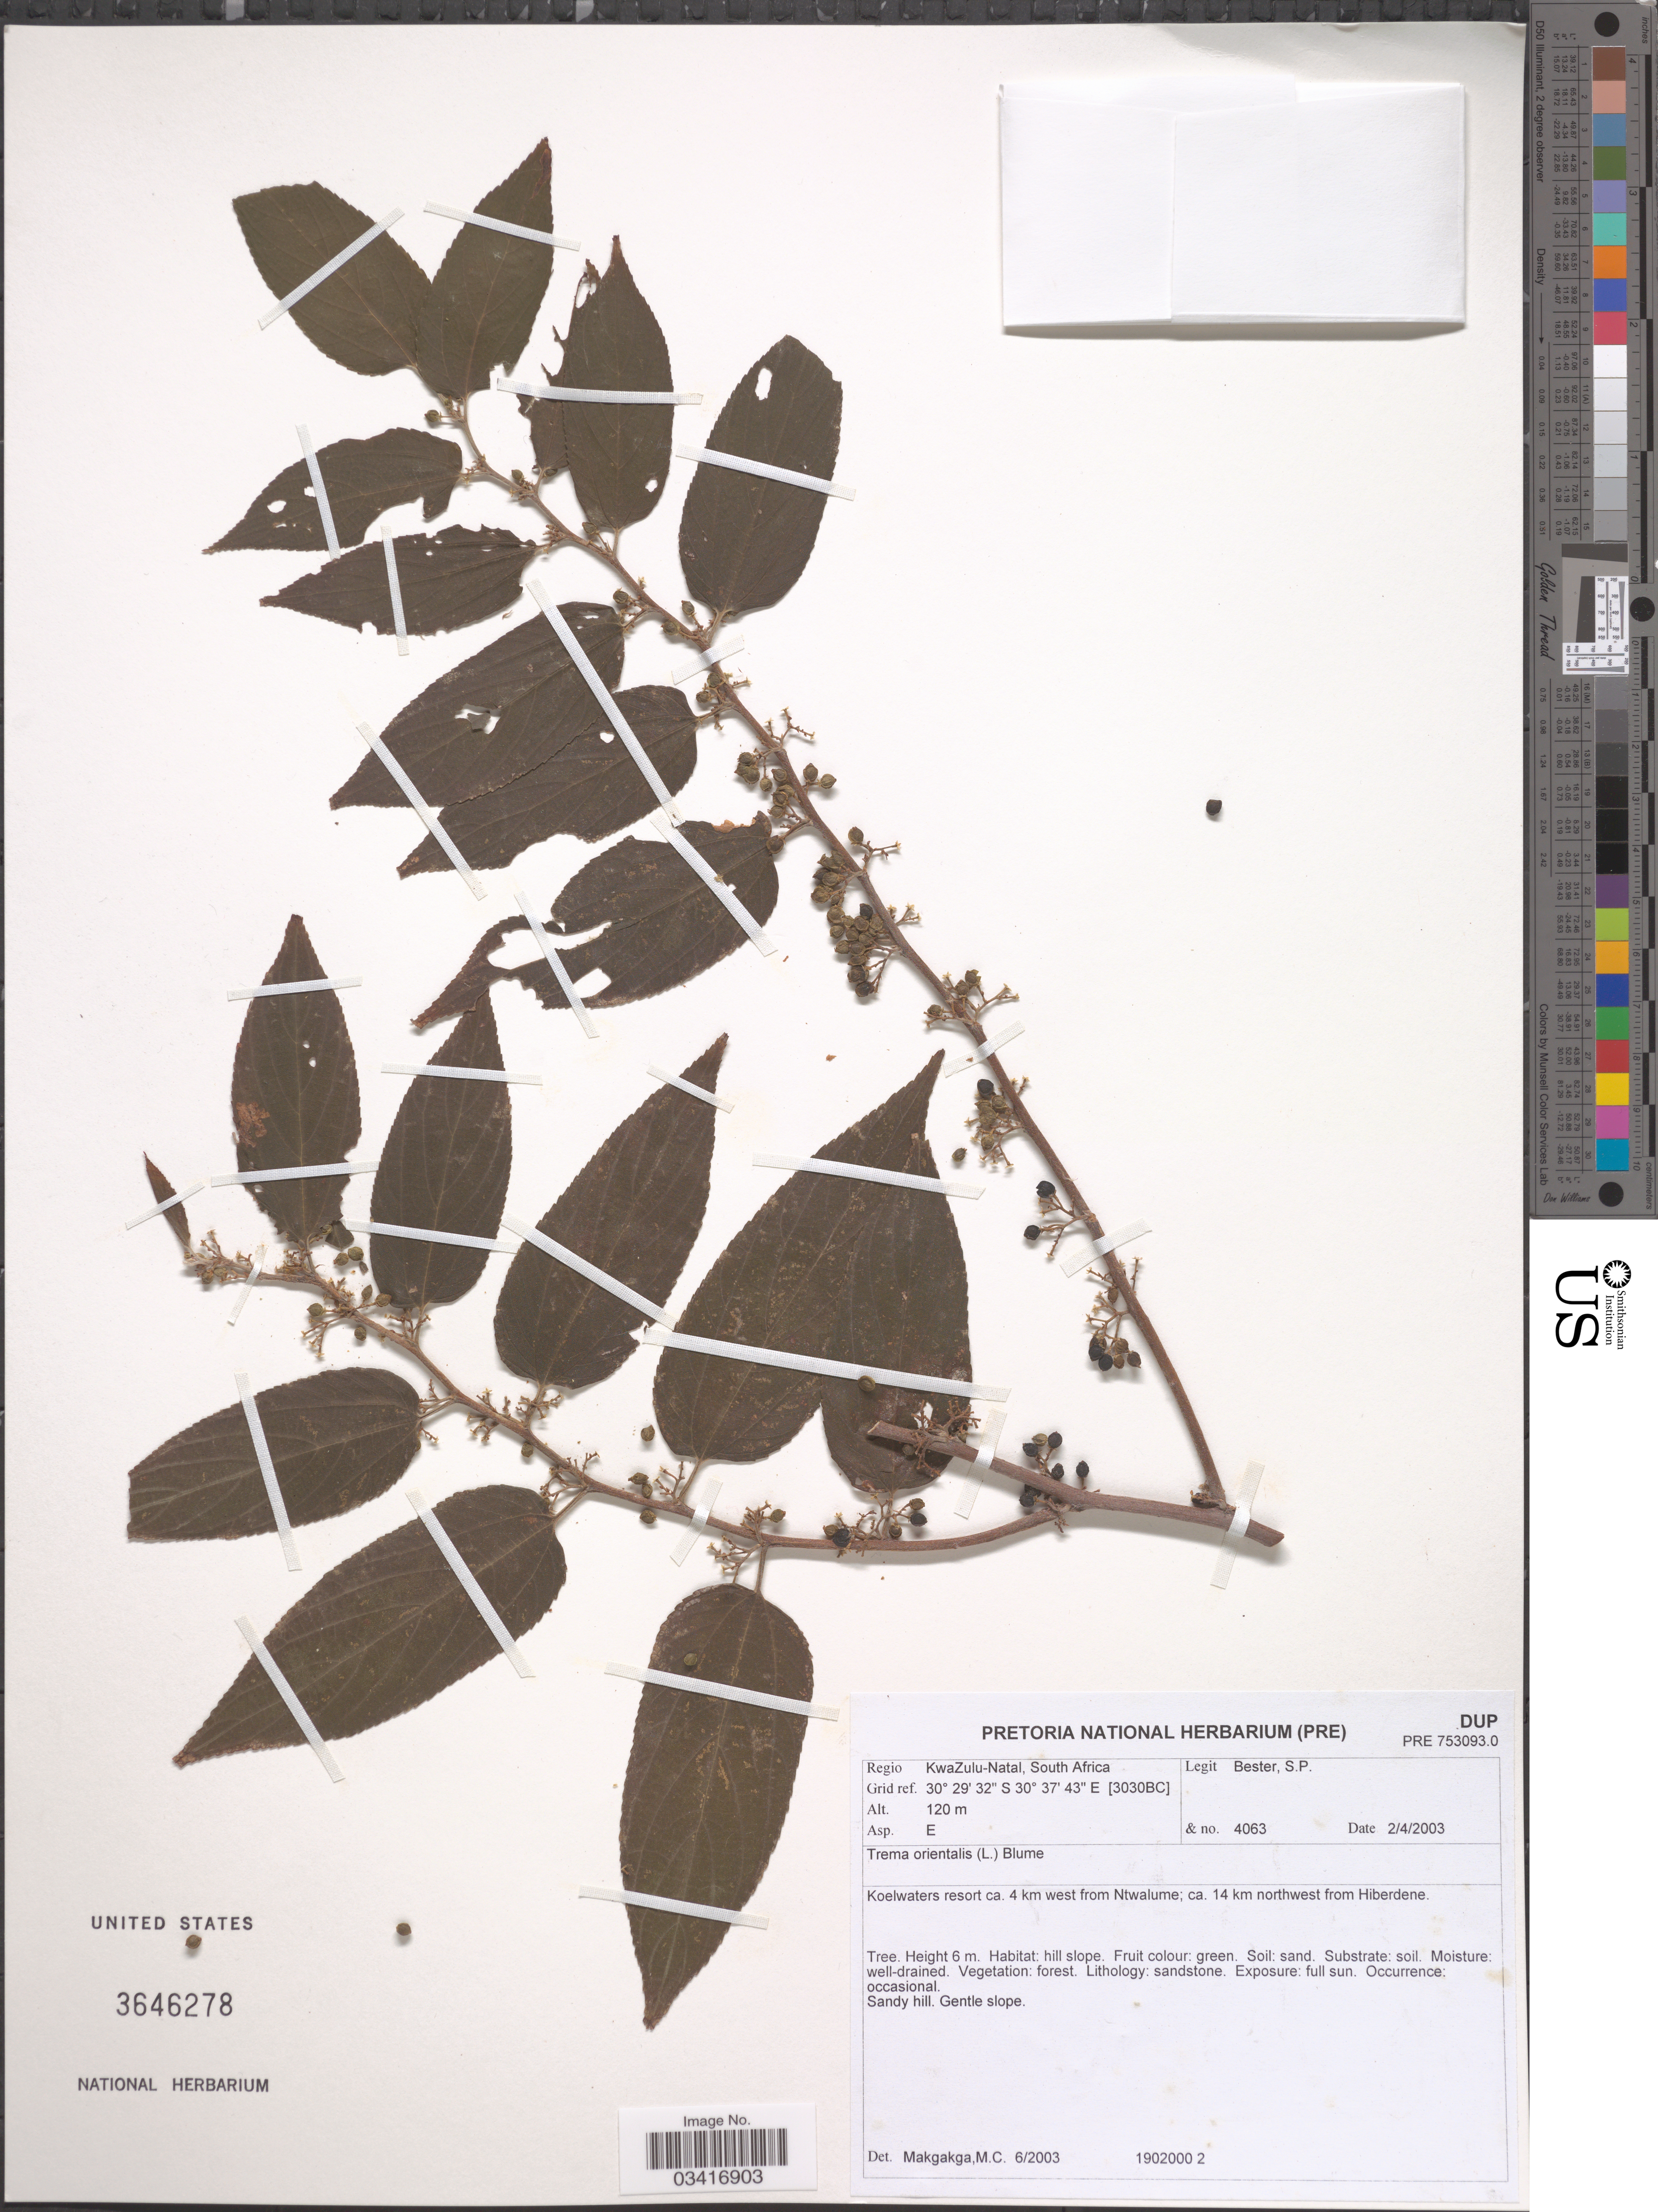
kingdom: Plantae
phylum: Tracheophyta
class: Magnoliopsida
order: Rosales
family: Cannabaceae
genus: Trema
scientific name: Trema orientale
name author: (L.) Blume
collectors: S. Bester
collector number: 4063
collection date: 2003-04-02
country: South Africa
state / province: KwaZulu-Natal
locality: Grid ref. 3030BC. Koelwaters resort ca. 4 km west from Ntwalume; ca. 14 km northwest from Hiberdene.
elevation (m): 120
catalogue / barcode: US 3646278